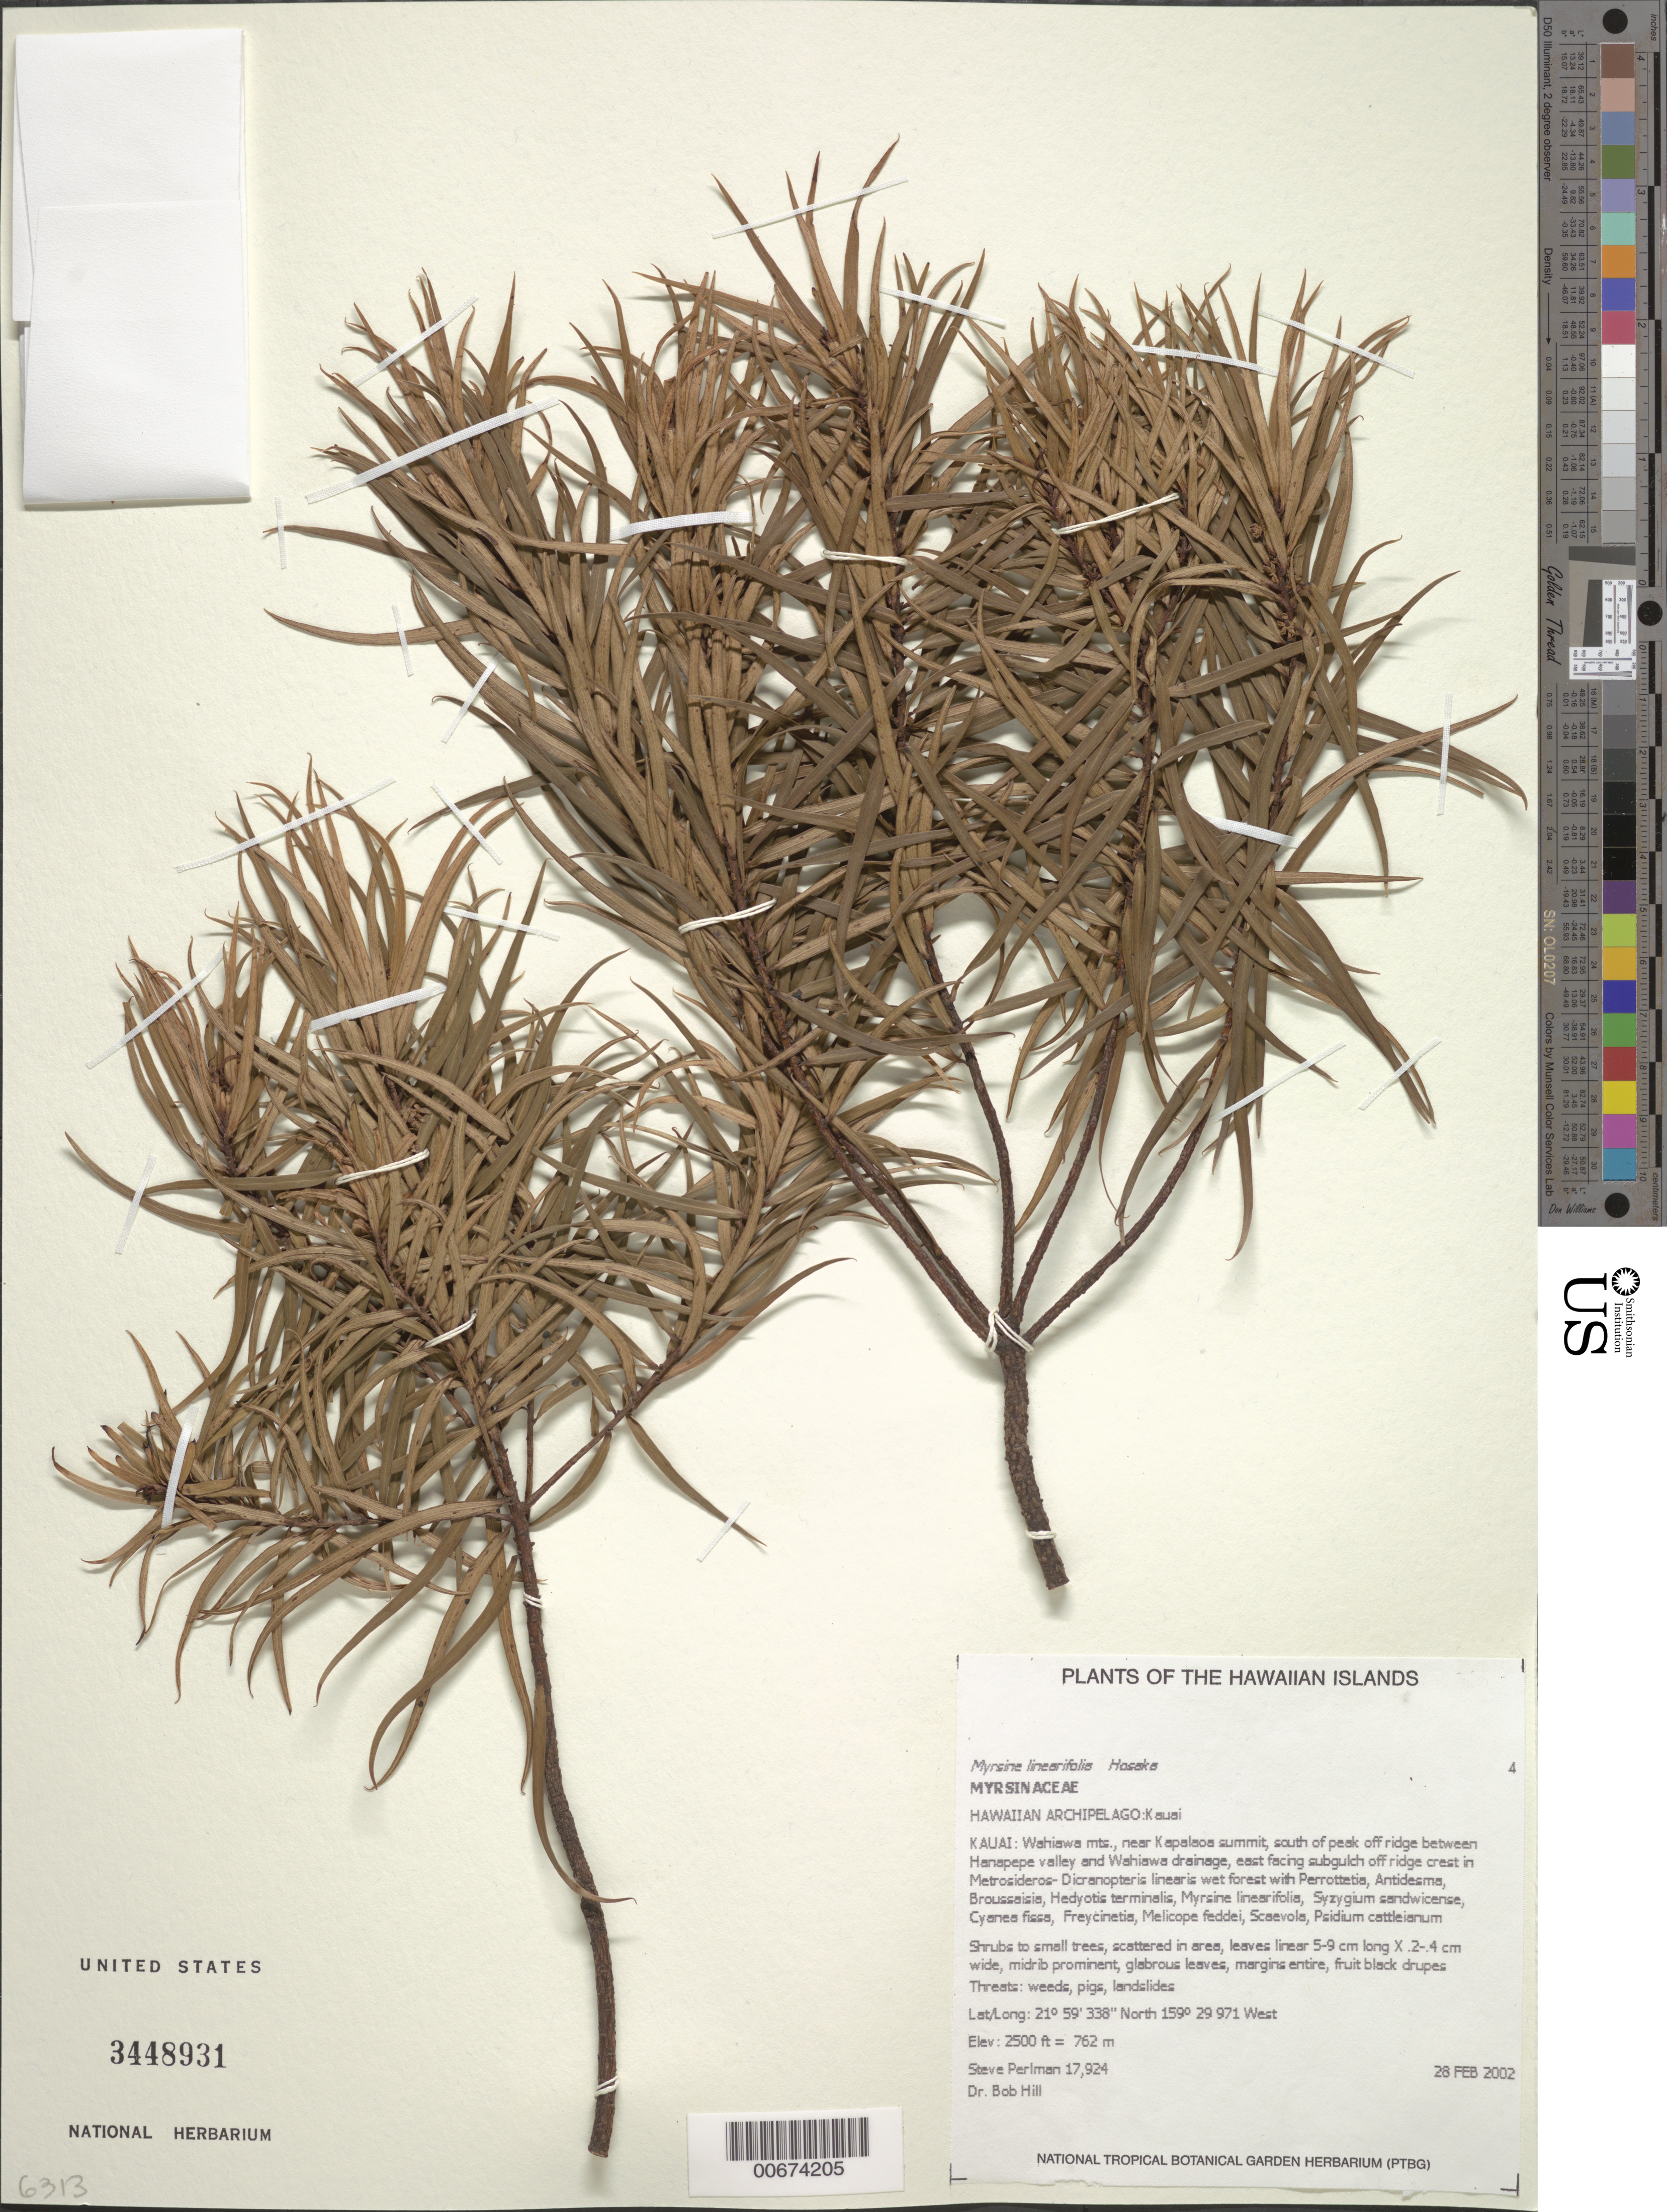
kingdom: Plantae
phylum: Tracheophyta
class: Magnoliopsida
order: Ericales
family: Primulaceae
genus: Myrsine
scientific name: Myrsine linearifolia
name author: Hosaka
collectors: S. P. Perlman & B. Hill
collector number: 17924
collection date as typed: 28 Feb 2002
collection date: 2002-02-28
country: United States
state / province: Hawaii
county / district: Kaui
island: Kaua'i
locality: Wahiawa mts., near Kapalaoa summit, south of peak off ridge between Hanapepe valley and Wahiawa drainage, east facing pocket off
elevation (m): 762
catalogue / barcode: US 3448931